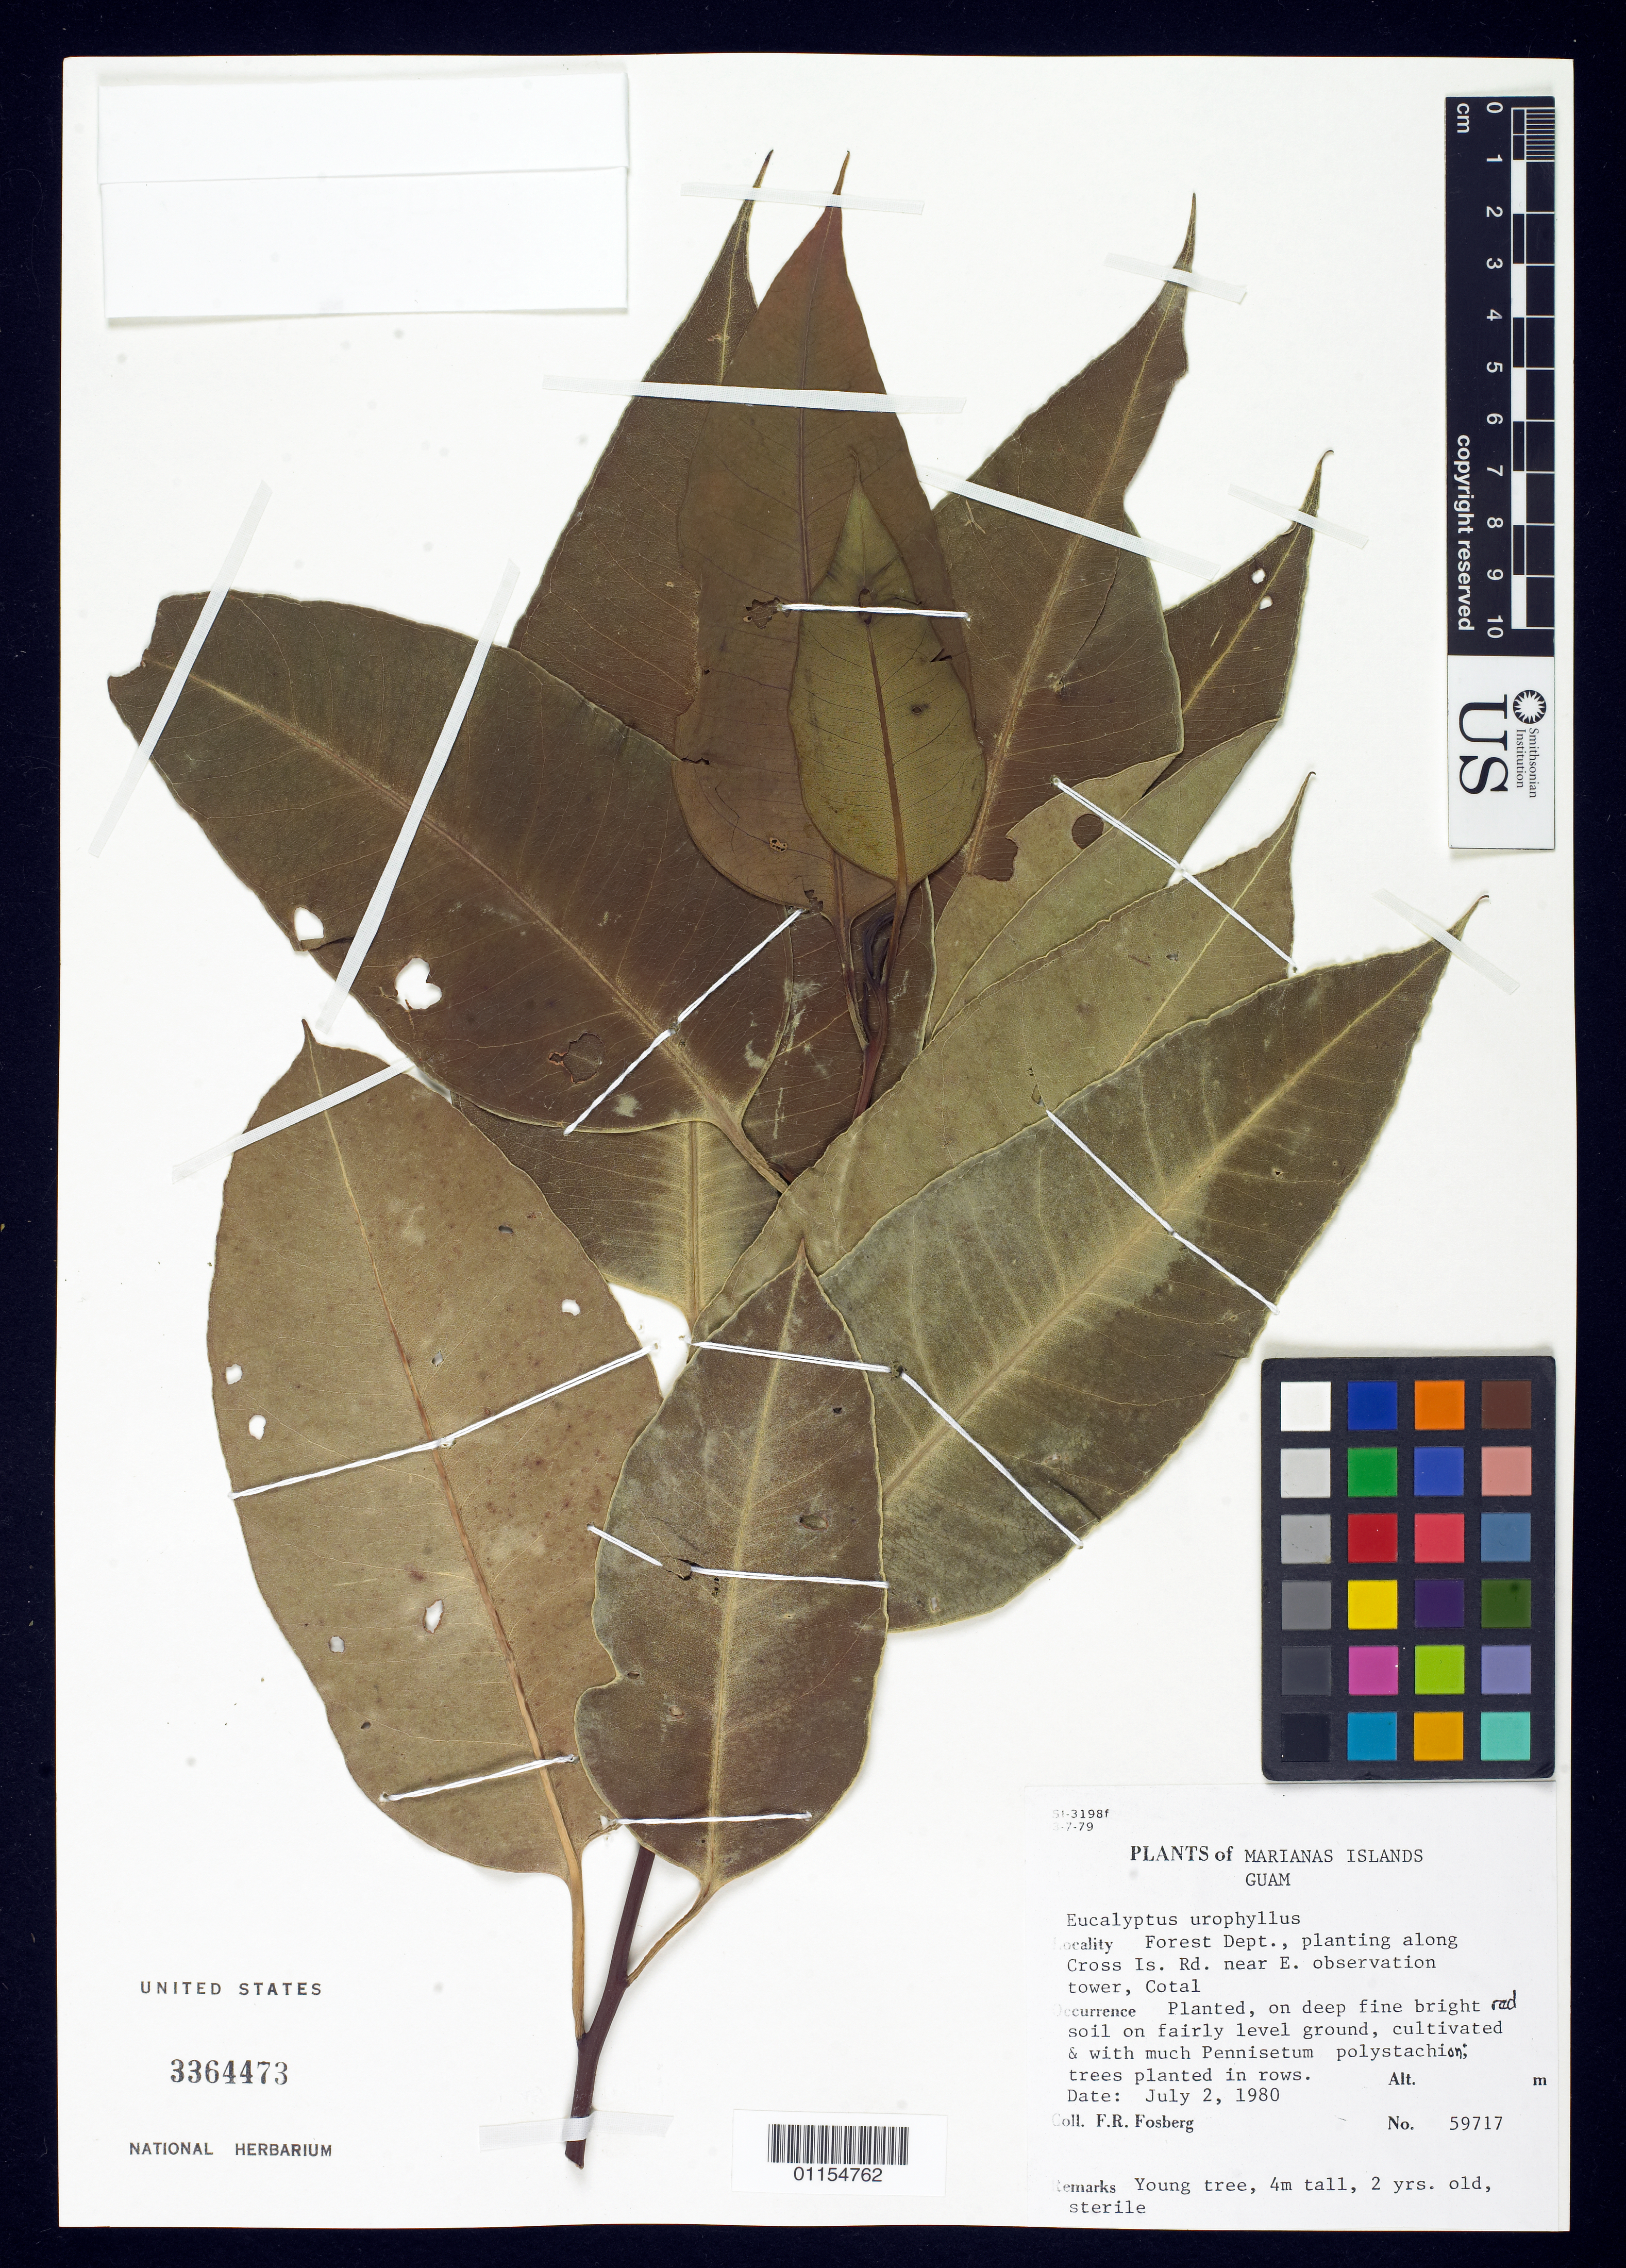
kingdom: Plantae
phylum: Tracheophyta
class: Magnoliopsida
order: Myrtales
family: Myrtaceae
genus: Eucalyptus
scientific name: Eucalyptus urophylla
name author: S.T. Blake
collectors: F. R. Fosberg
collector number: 59717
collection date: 1980-07-02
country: Guam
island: Guam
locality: Forest Dept., planting along Cross Is. Rd. near E. observation tower, Cotal.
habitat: cultivate don fairly level ground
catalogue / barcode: US 3364473